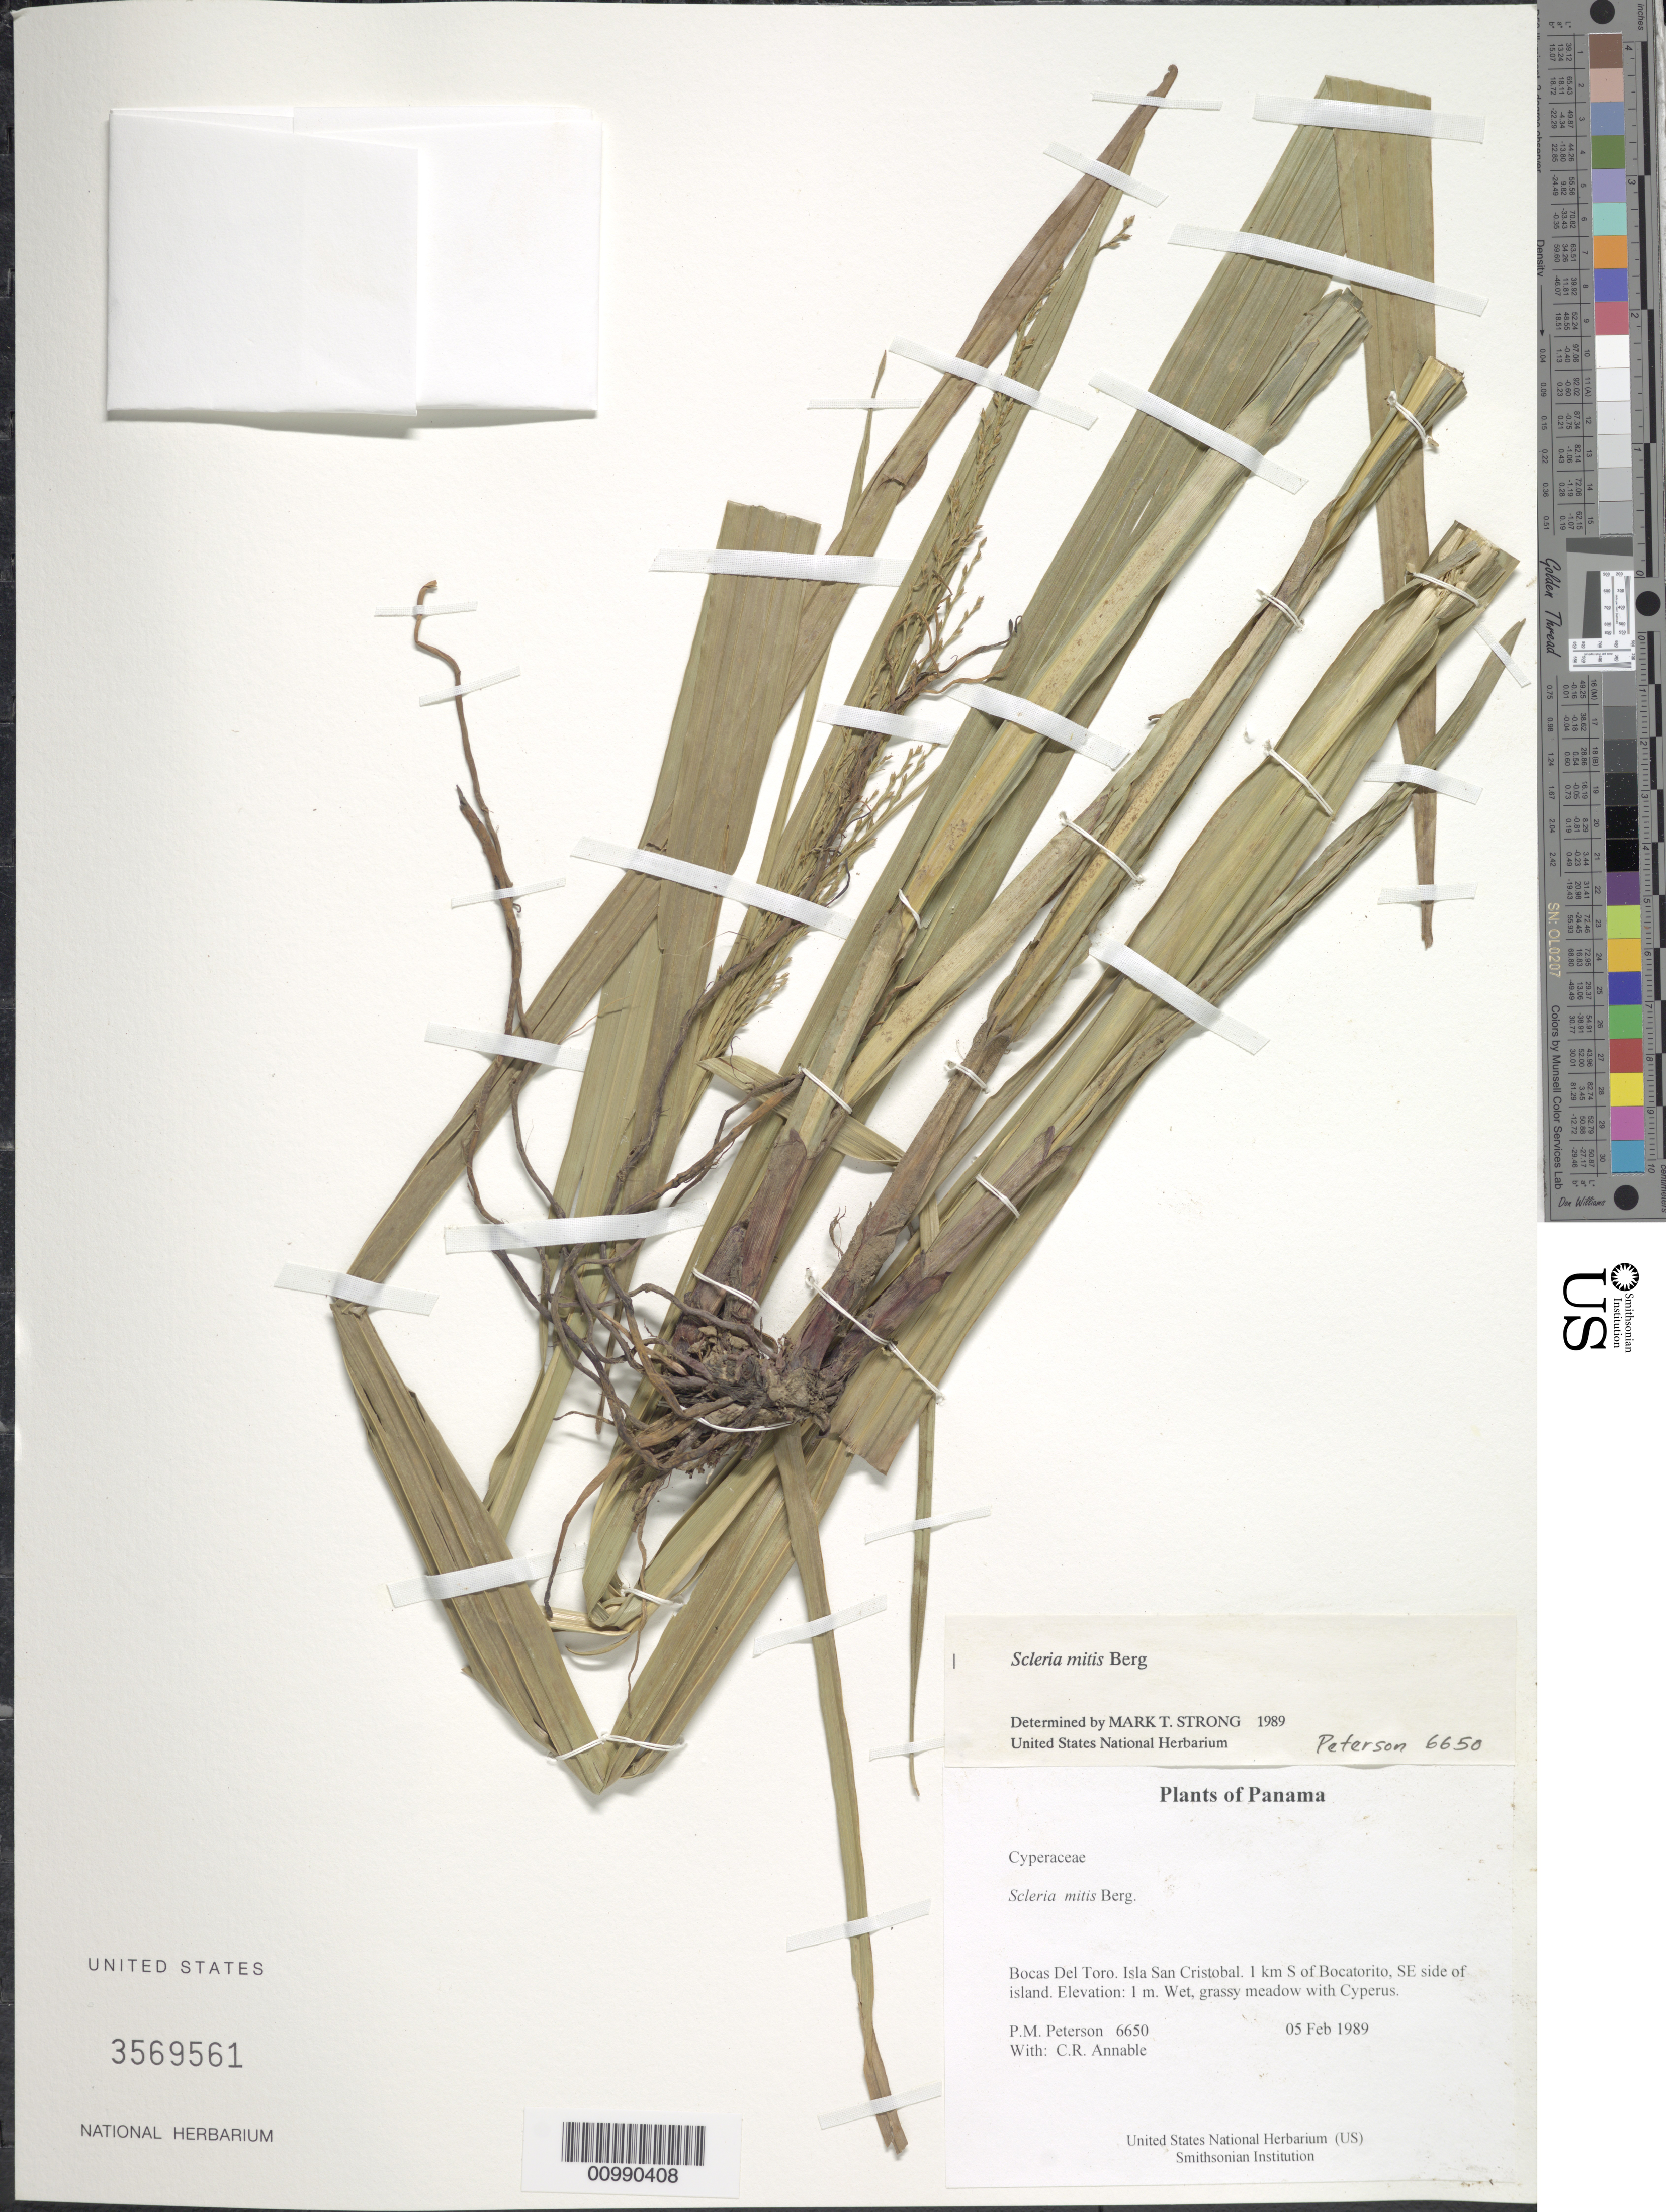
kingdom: Plantae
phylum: Tracheophyta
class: Liliopsida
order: Poales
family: Cyperaceae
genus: Scleria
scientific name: Scleria mitis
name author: P.J. Bergius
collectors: P. M. Peterson & C. R. Annable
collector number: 06650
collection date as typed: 05 Feb 1989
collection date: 1989-02-05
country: Panama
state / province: Bocas del Toro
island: San Cristobal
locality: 1 km S of Bocatorito, SE side of island.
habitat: Wet, grassy meadow with Cyperus.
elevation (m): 1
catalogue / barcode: US 3569561